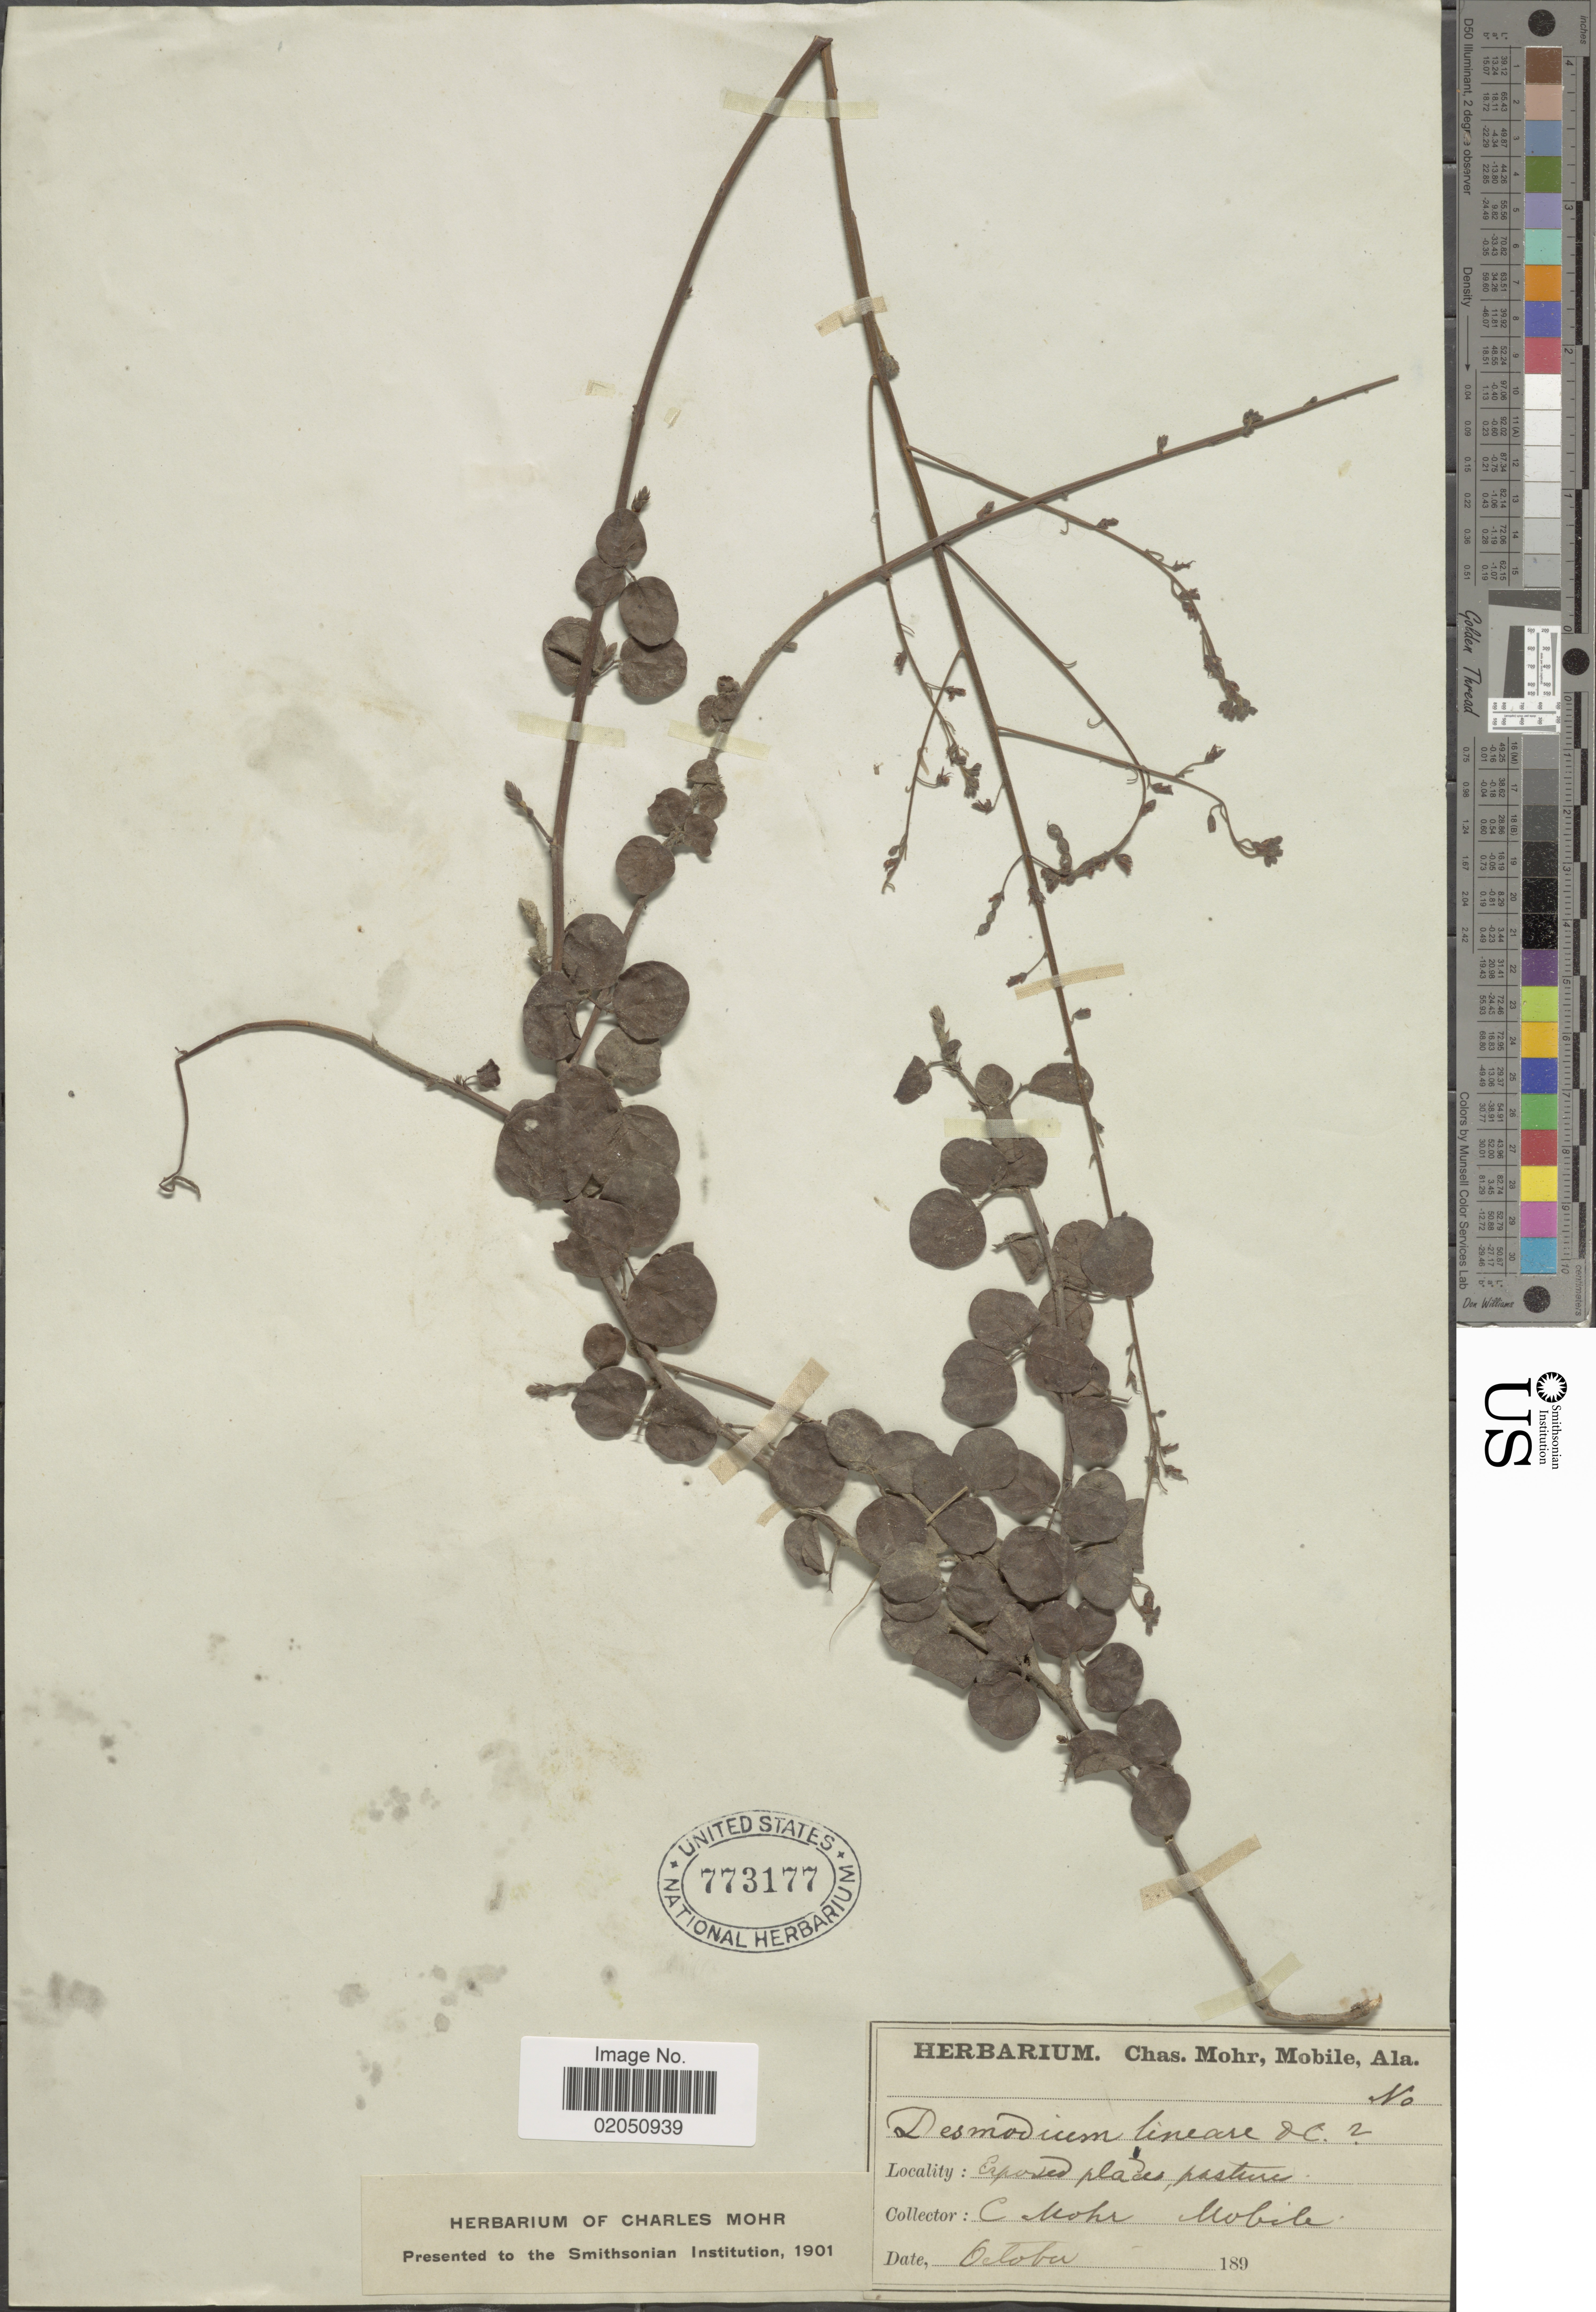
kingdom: Plantae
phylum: Tracheophyta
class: Magnoliopsida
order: Fabales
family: Fabaceae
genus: Desmodium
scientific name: Desmodium lineatum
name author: DC.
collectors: C. T. Mohr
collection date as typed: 189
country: United States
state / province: Alabama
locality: Exposed places, pasture, Mobile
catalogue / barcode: US 773177